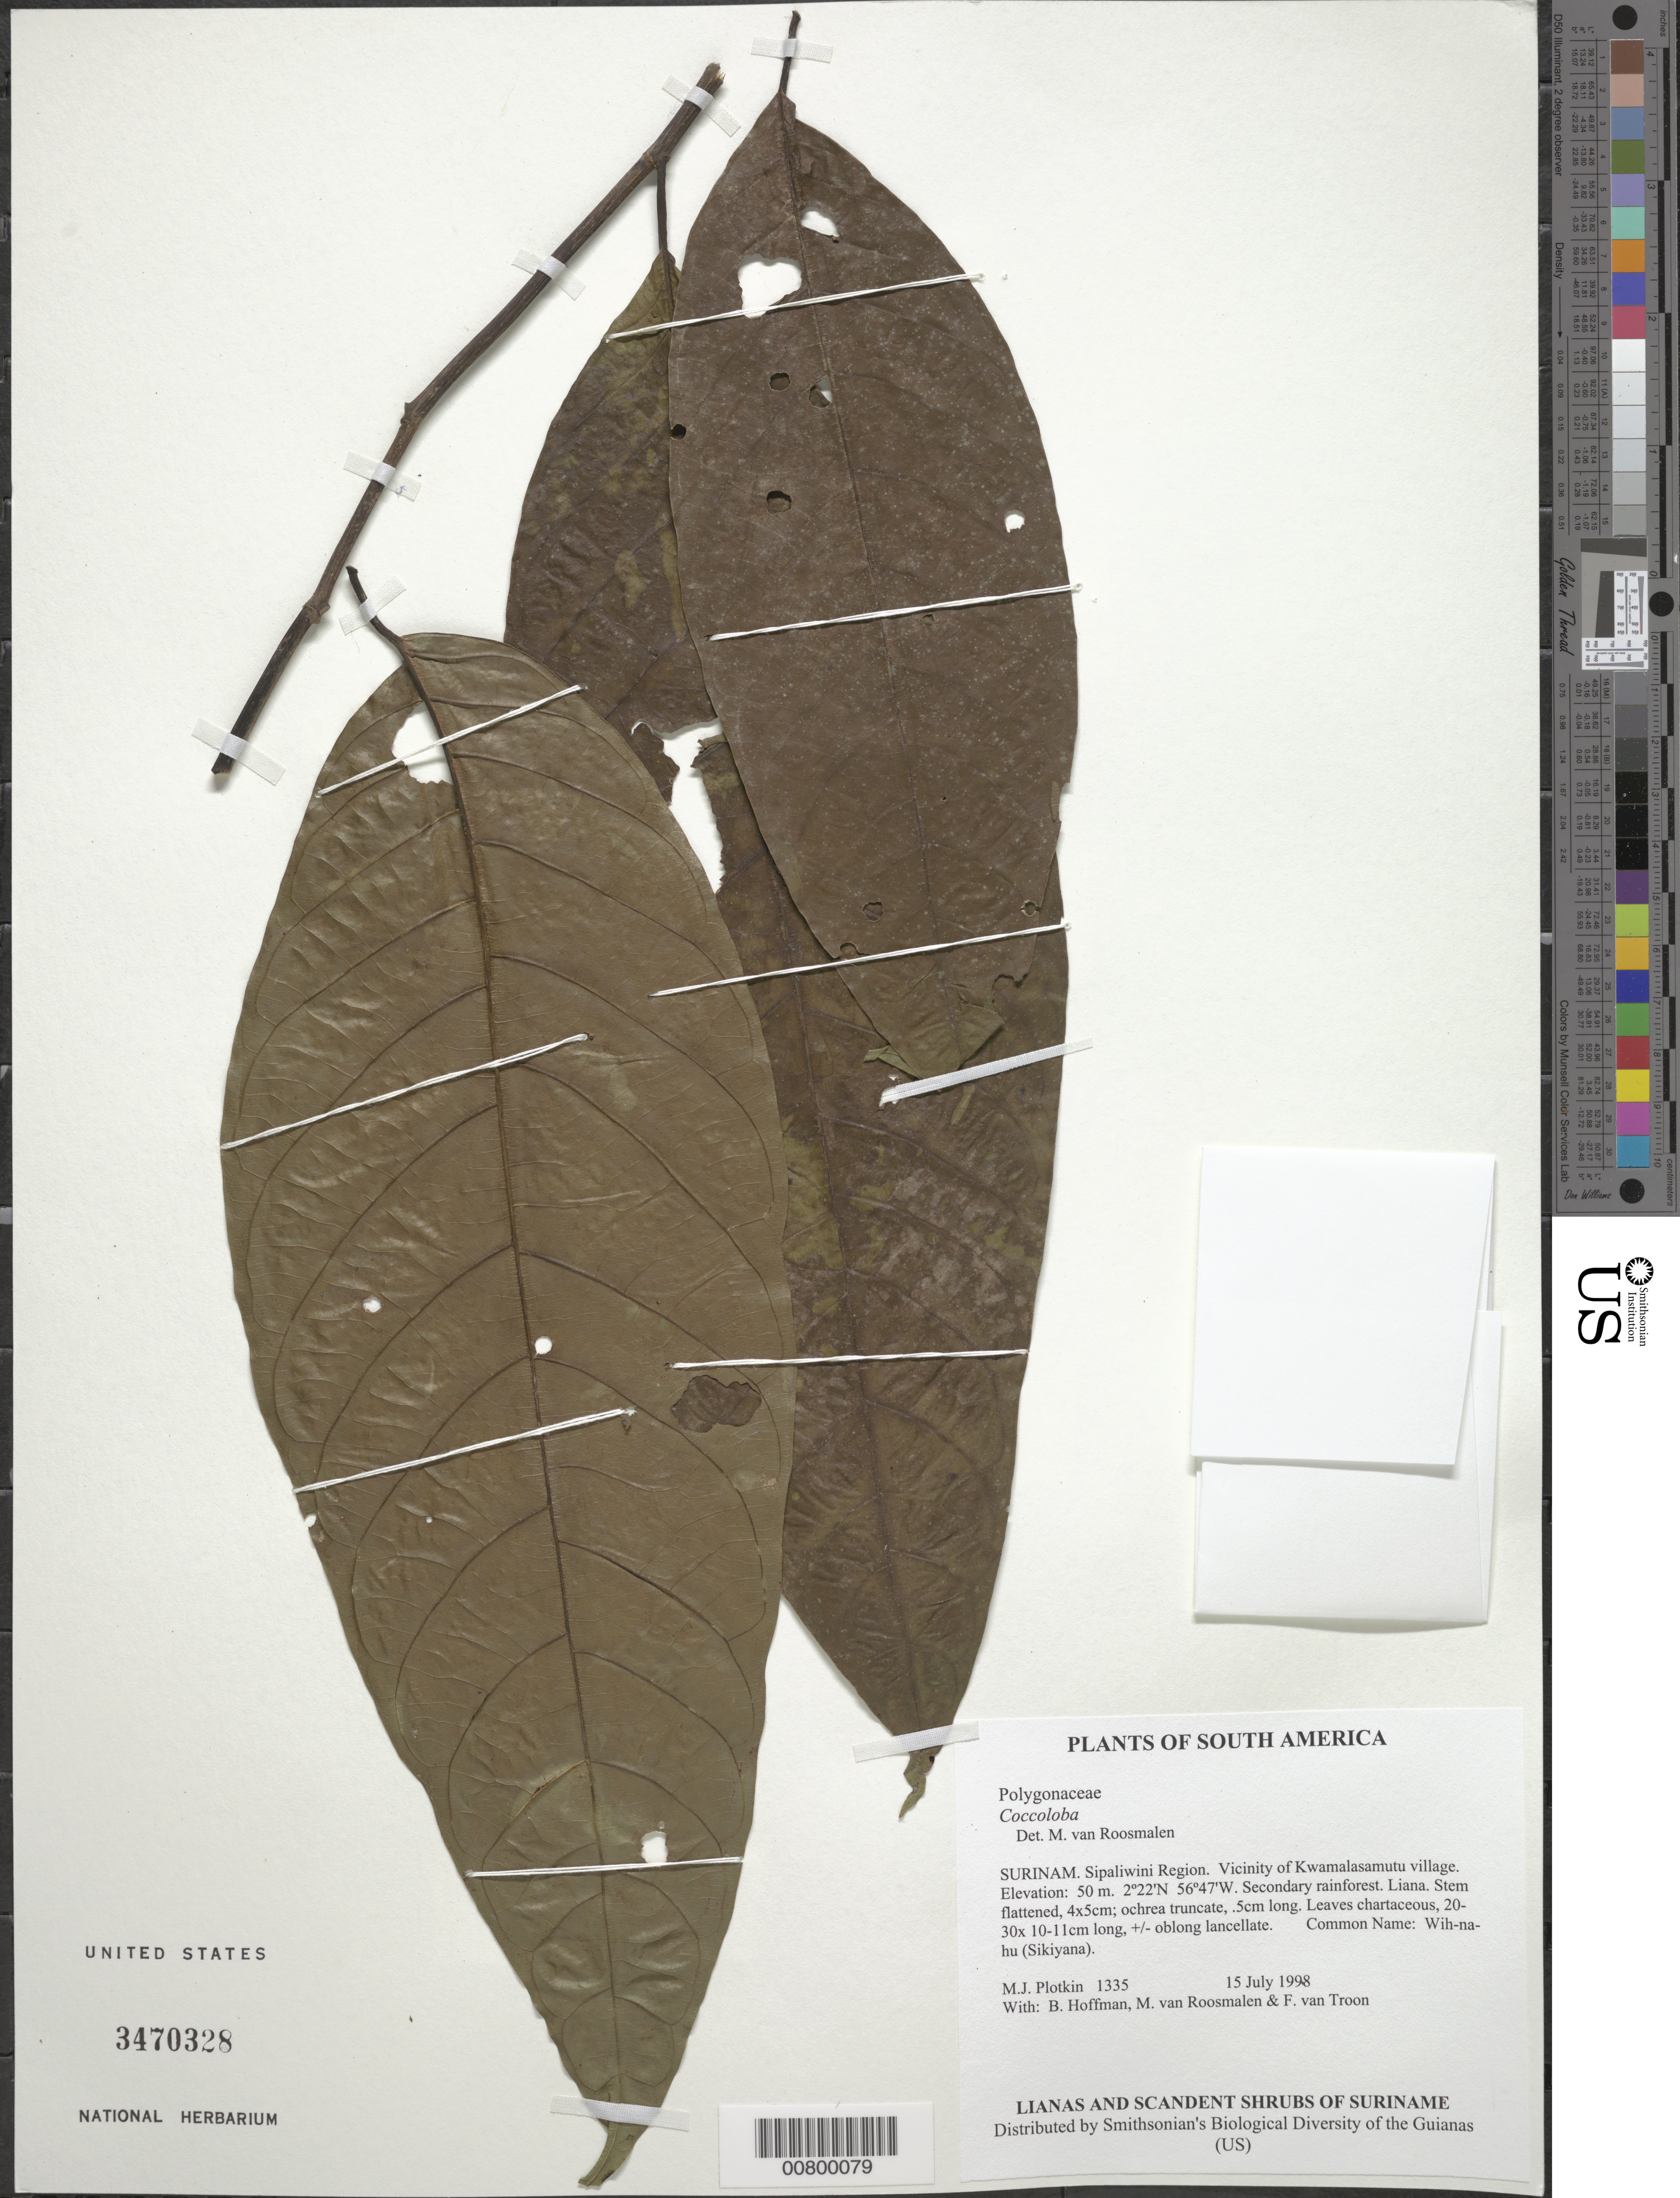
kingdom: Plantae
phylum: Tracheophyta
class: Magnoliopsida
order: Caryophyllales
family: Polygonaceae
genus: Coccoloba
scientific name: Coccoloba sp.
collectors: M. Plotkin, B. Hoffman, M. G. M. v. Roosmalen & F. Van Troon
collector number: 1335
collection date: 1998-07-15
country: Suriname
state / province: Sipaliwini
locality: Sipaliwini Region. Vicinity of Kwamalasamutu village.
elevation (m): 50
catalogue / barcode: US 3470328